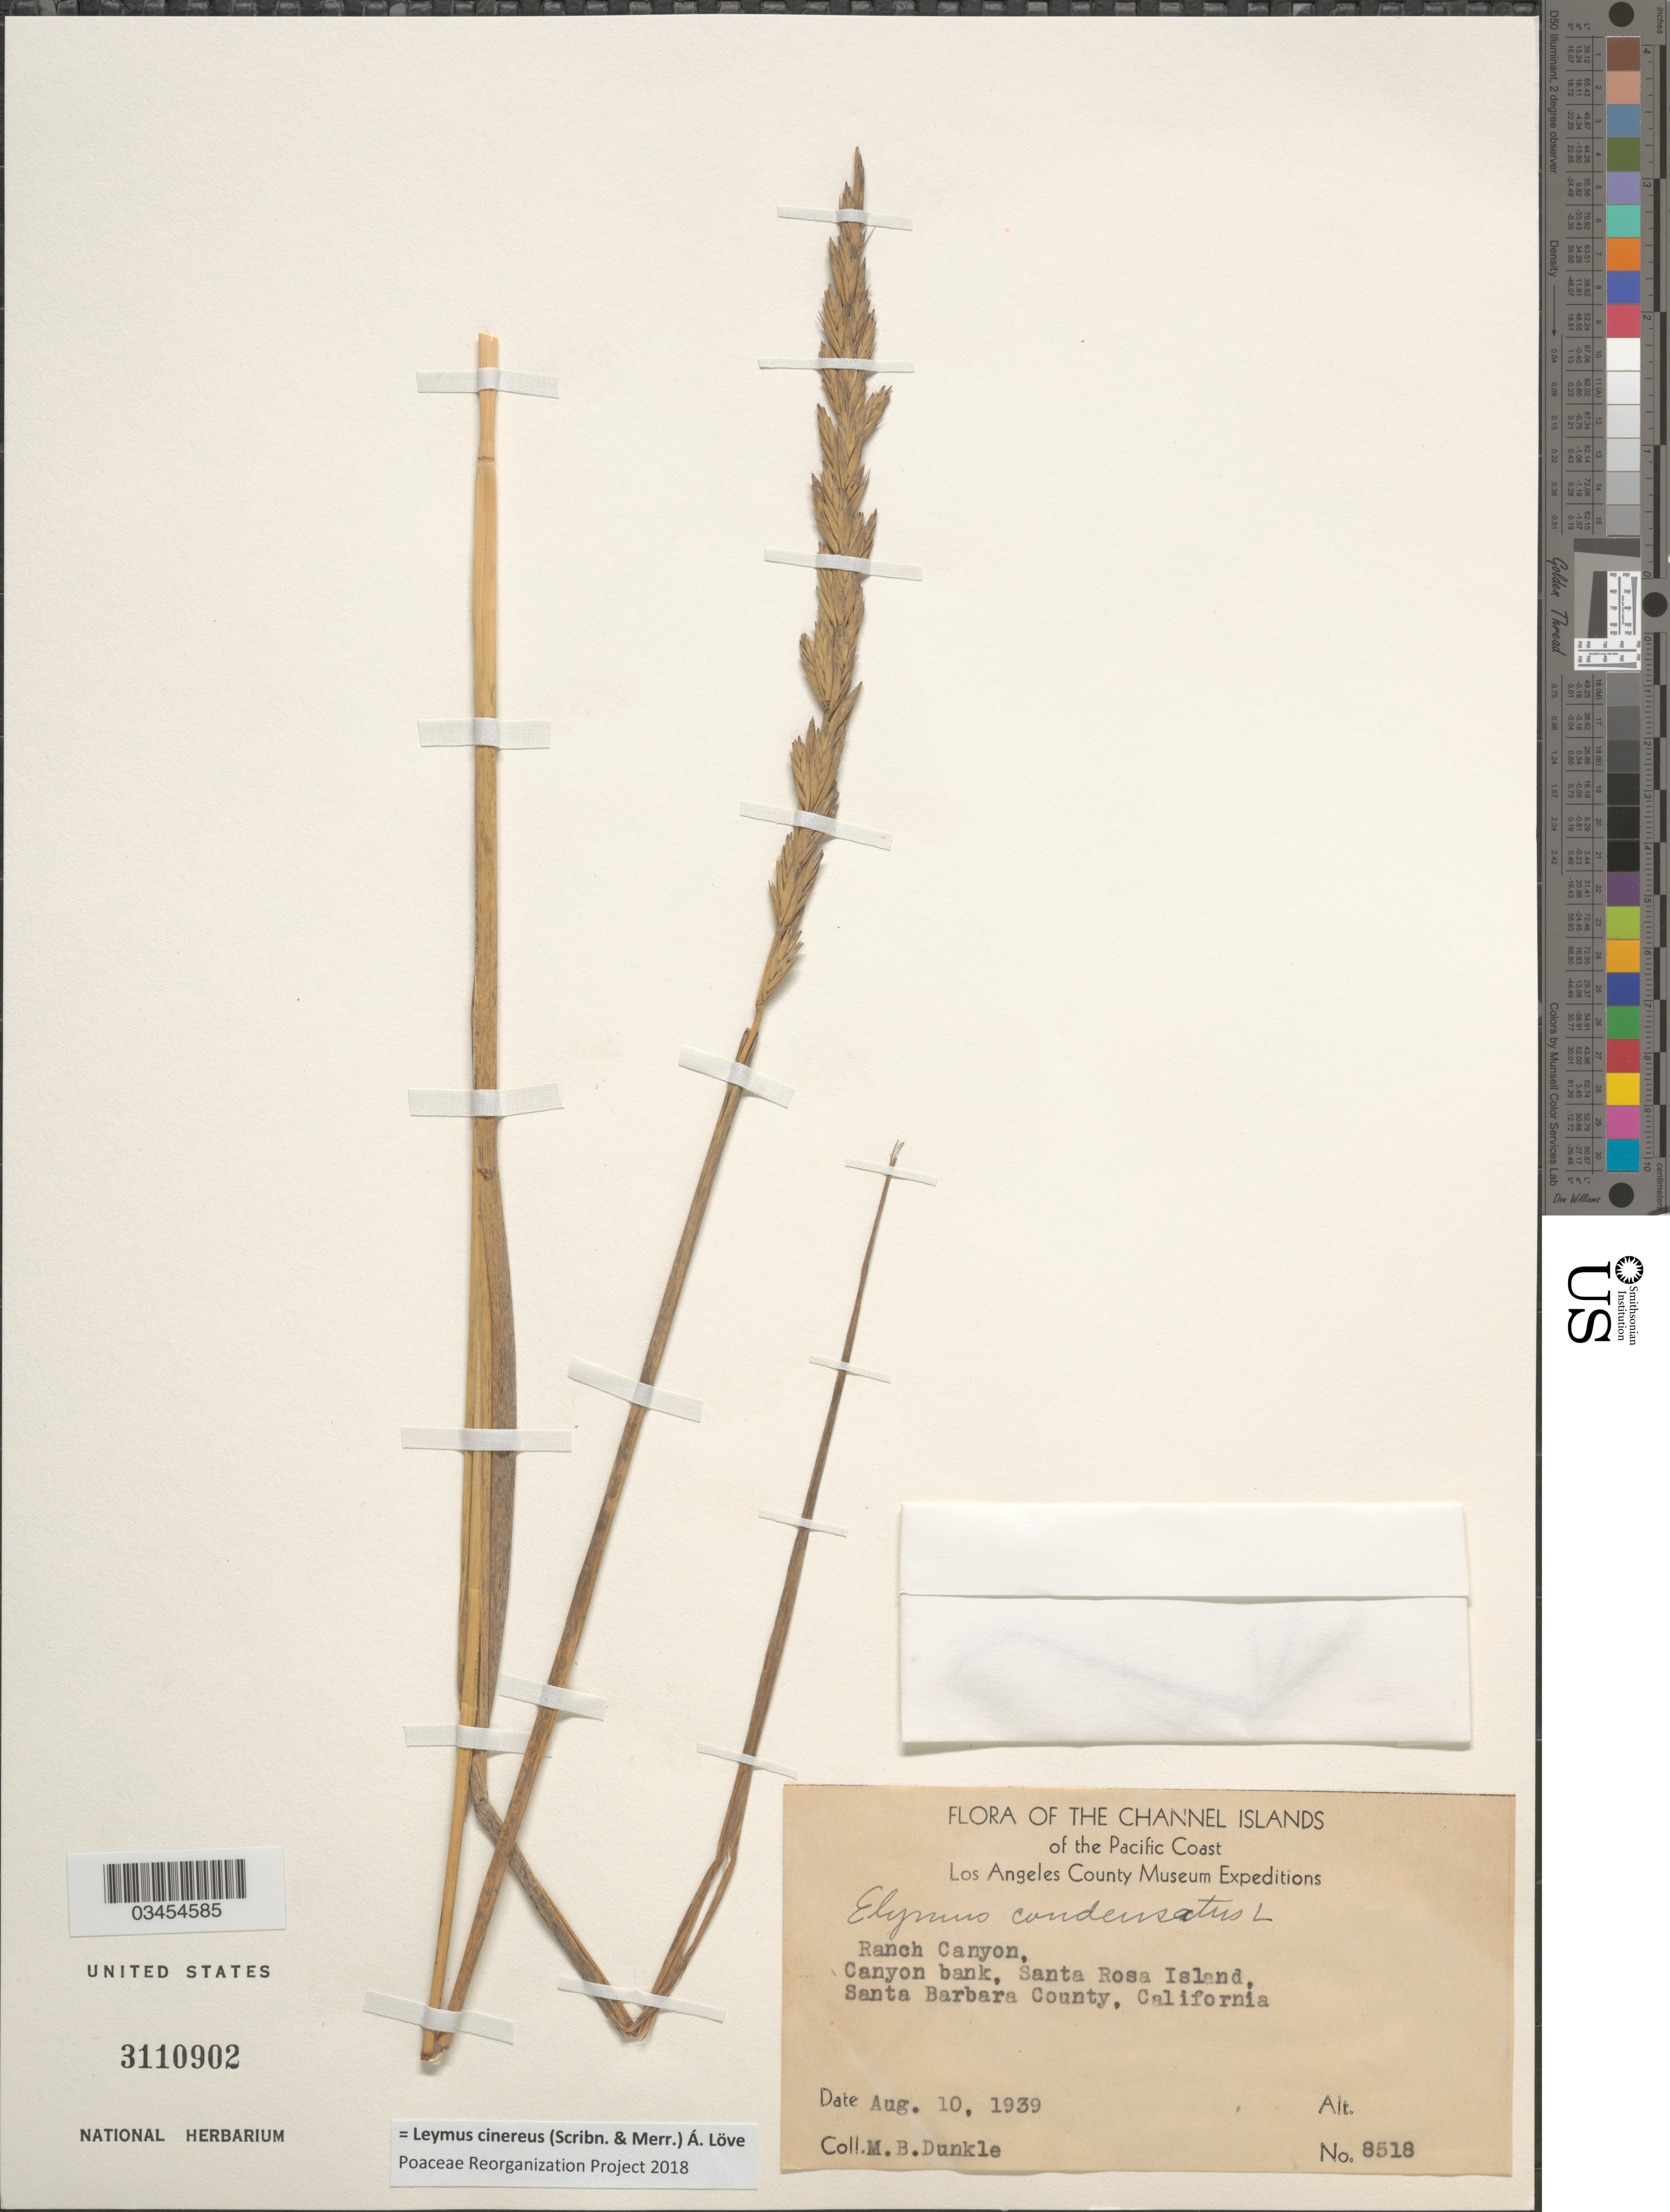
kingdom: Plantae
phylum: Tracheophyta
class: Liliopsida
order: Poales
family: Poaceae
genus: Leymus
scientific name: Leymus cinereus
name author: (Scribn. & Merr.) Á. Löve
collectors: M. Dunkle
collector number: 8518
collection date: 1939-08-10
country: United States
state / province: California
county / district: Santa Barbara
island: Santa Rosa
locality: The Channel Islands of the Pacific Coast. Los Angeles County Museum Expeditions. Ranch Canyon, Canyon bank, Santa Rosa Island, Santa Barbara County.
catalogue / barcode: US 3110902